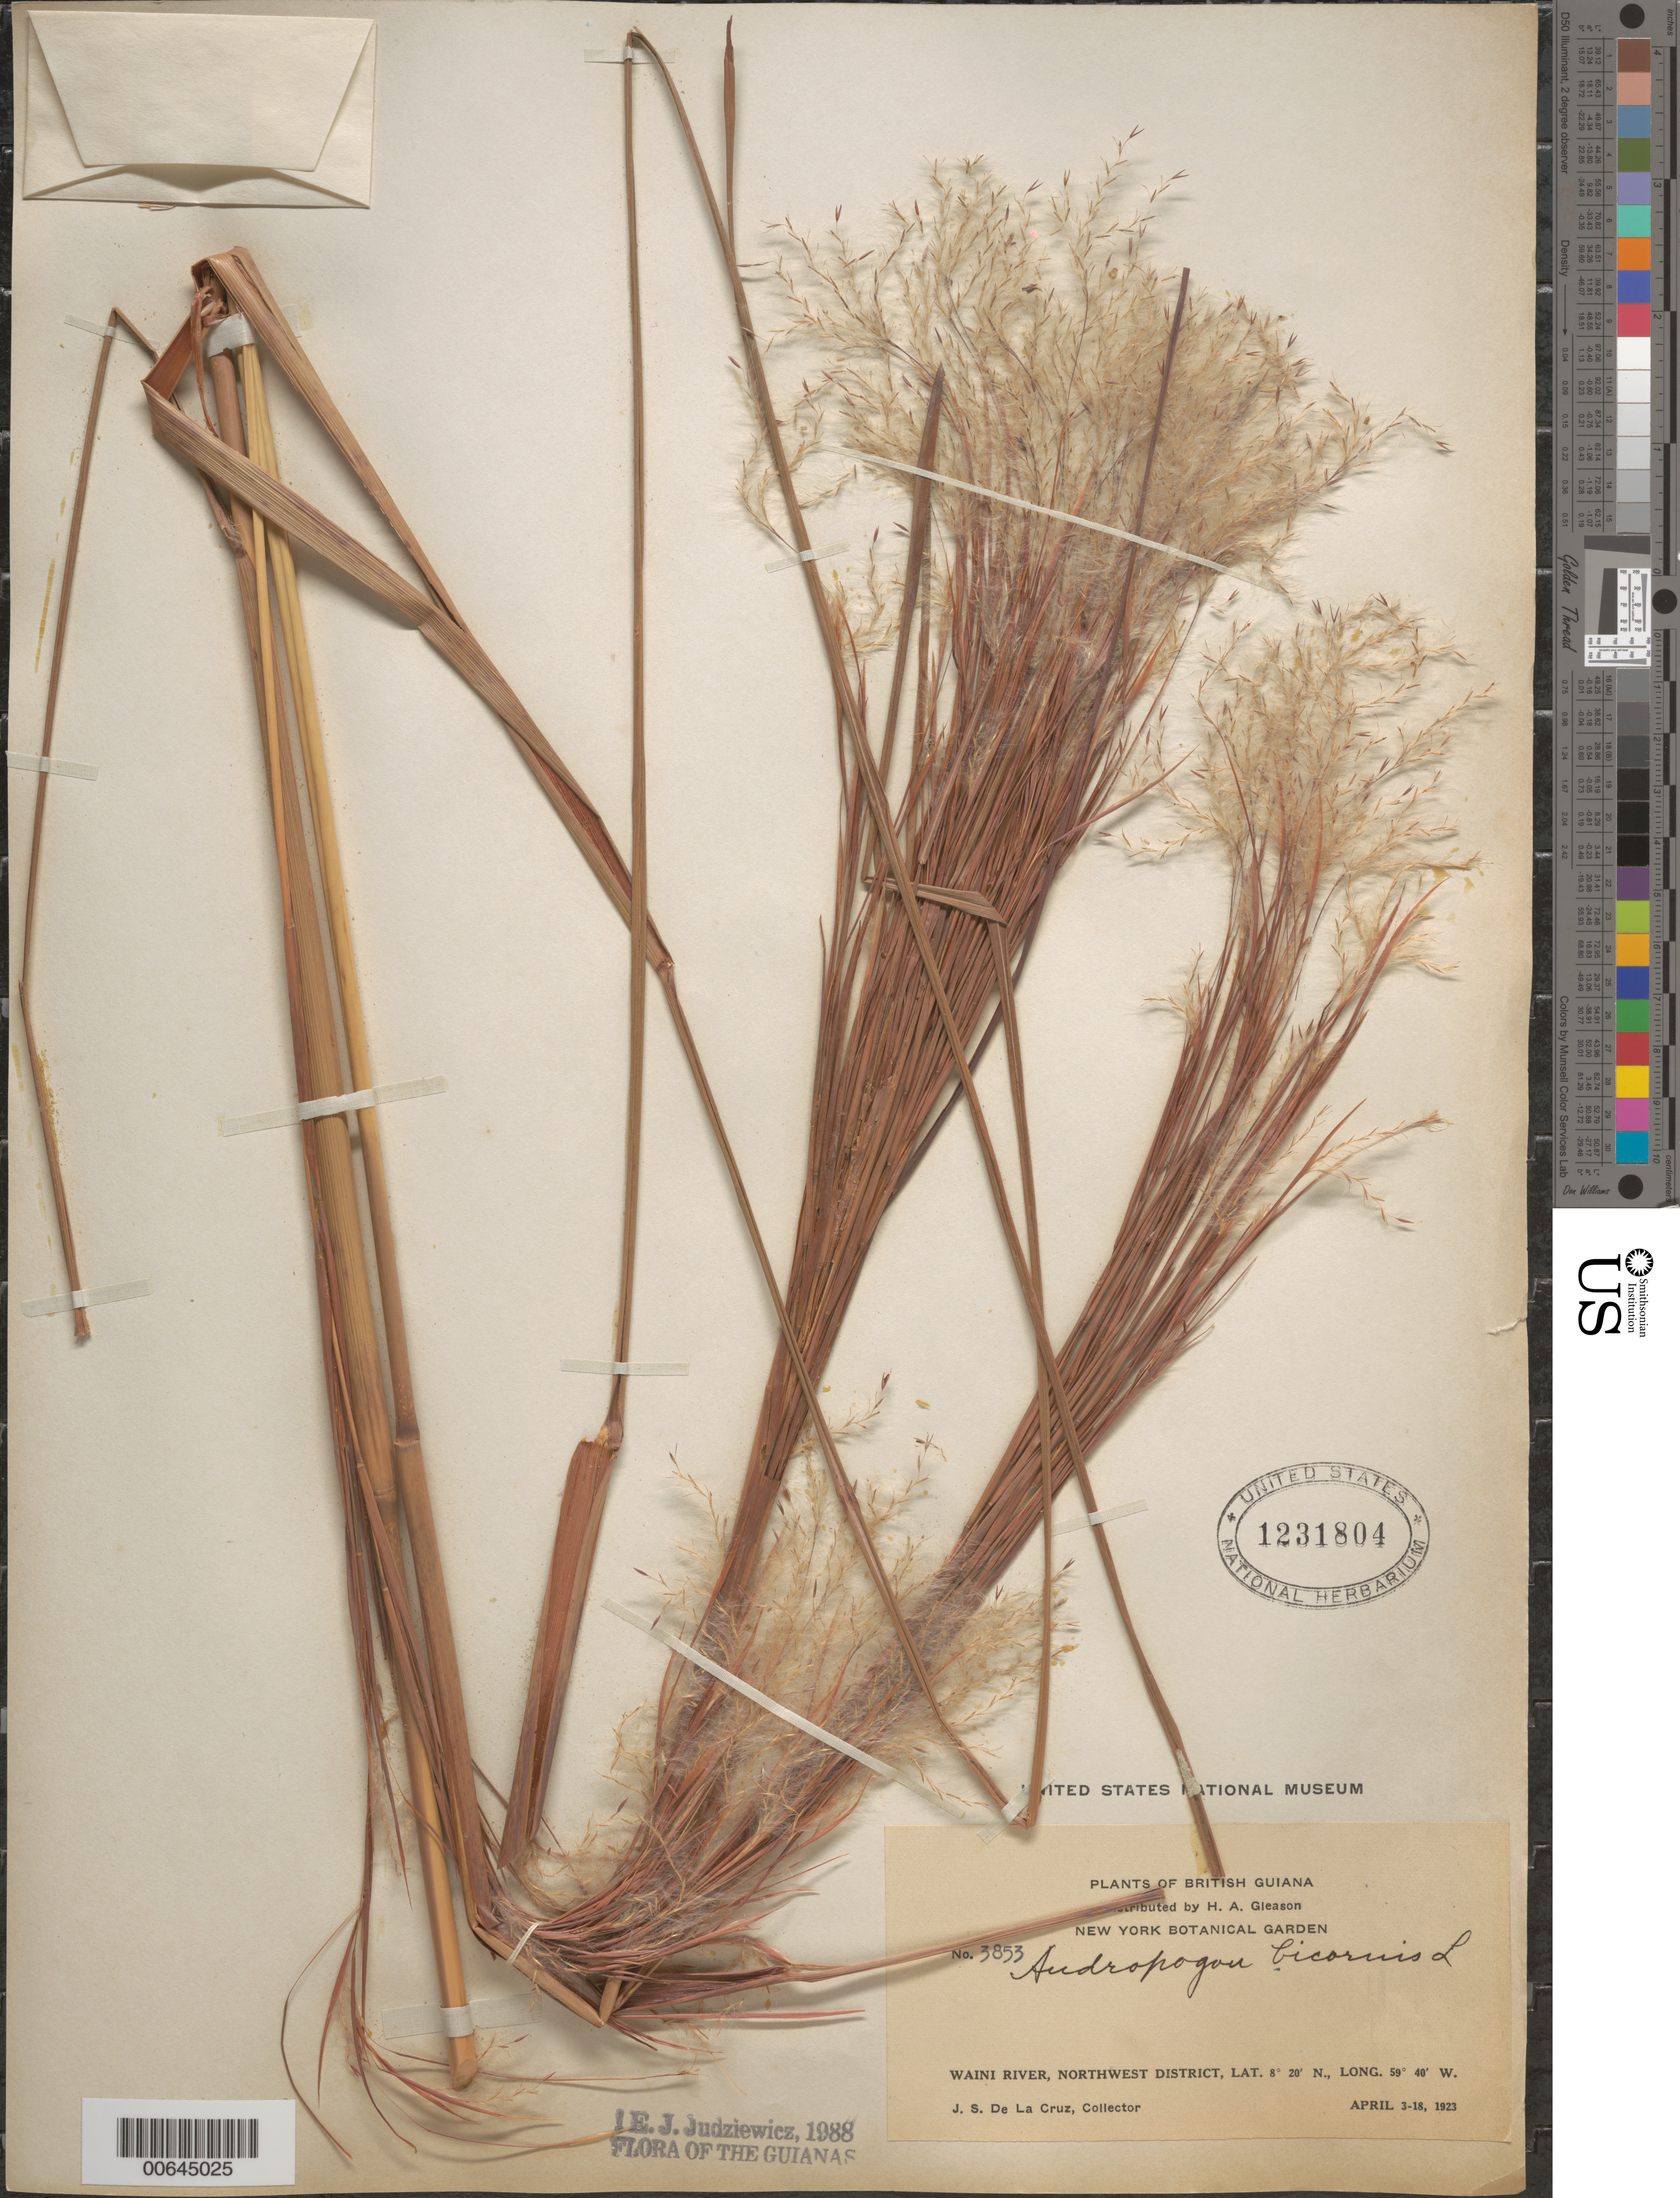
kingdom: Plantae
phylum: Tracheophyta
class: Liliopsida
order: Poales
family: Poaceae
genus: Andropogon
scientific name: Andropogon bicornis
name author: L.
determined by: Judziewicz, E. J.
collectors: J. S. de la Cruz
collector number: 3853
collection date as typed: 3-Apr-23 to 18-Apr-23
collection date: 1923-04-03/1923-04-18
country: Guyana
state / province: Barima-Waini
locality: Waini R., NW District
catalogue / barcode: US 1231804